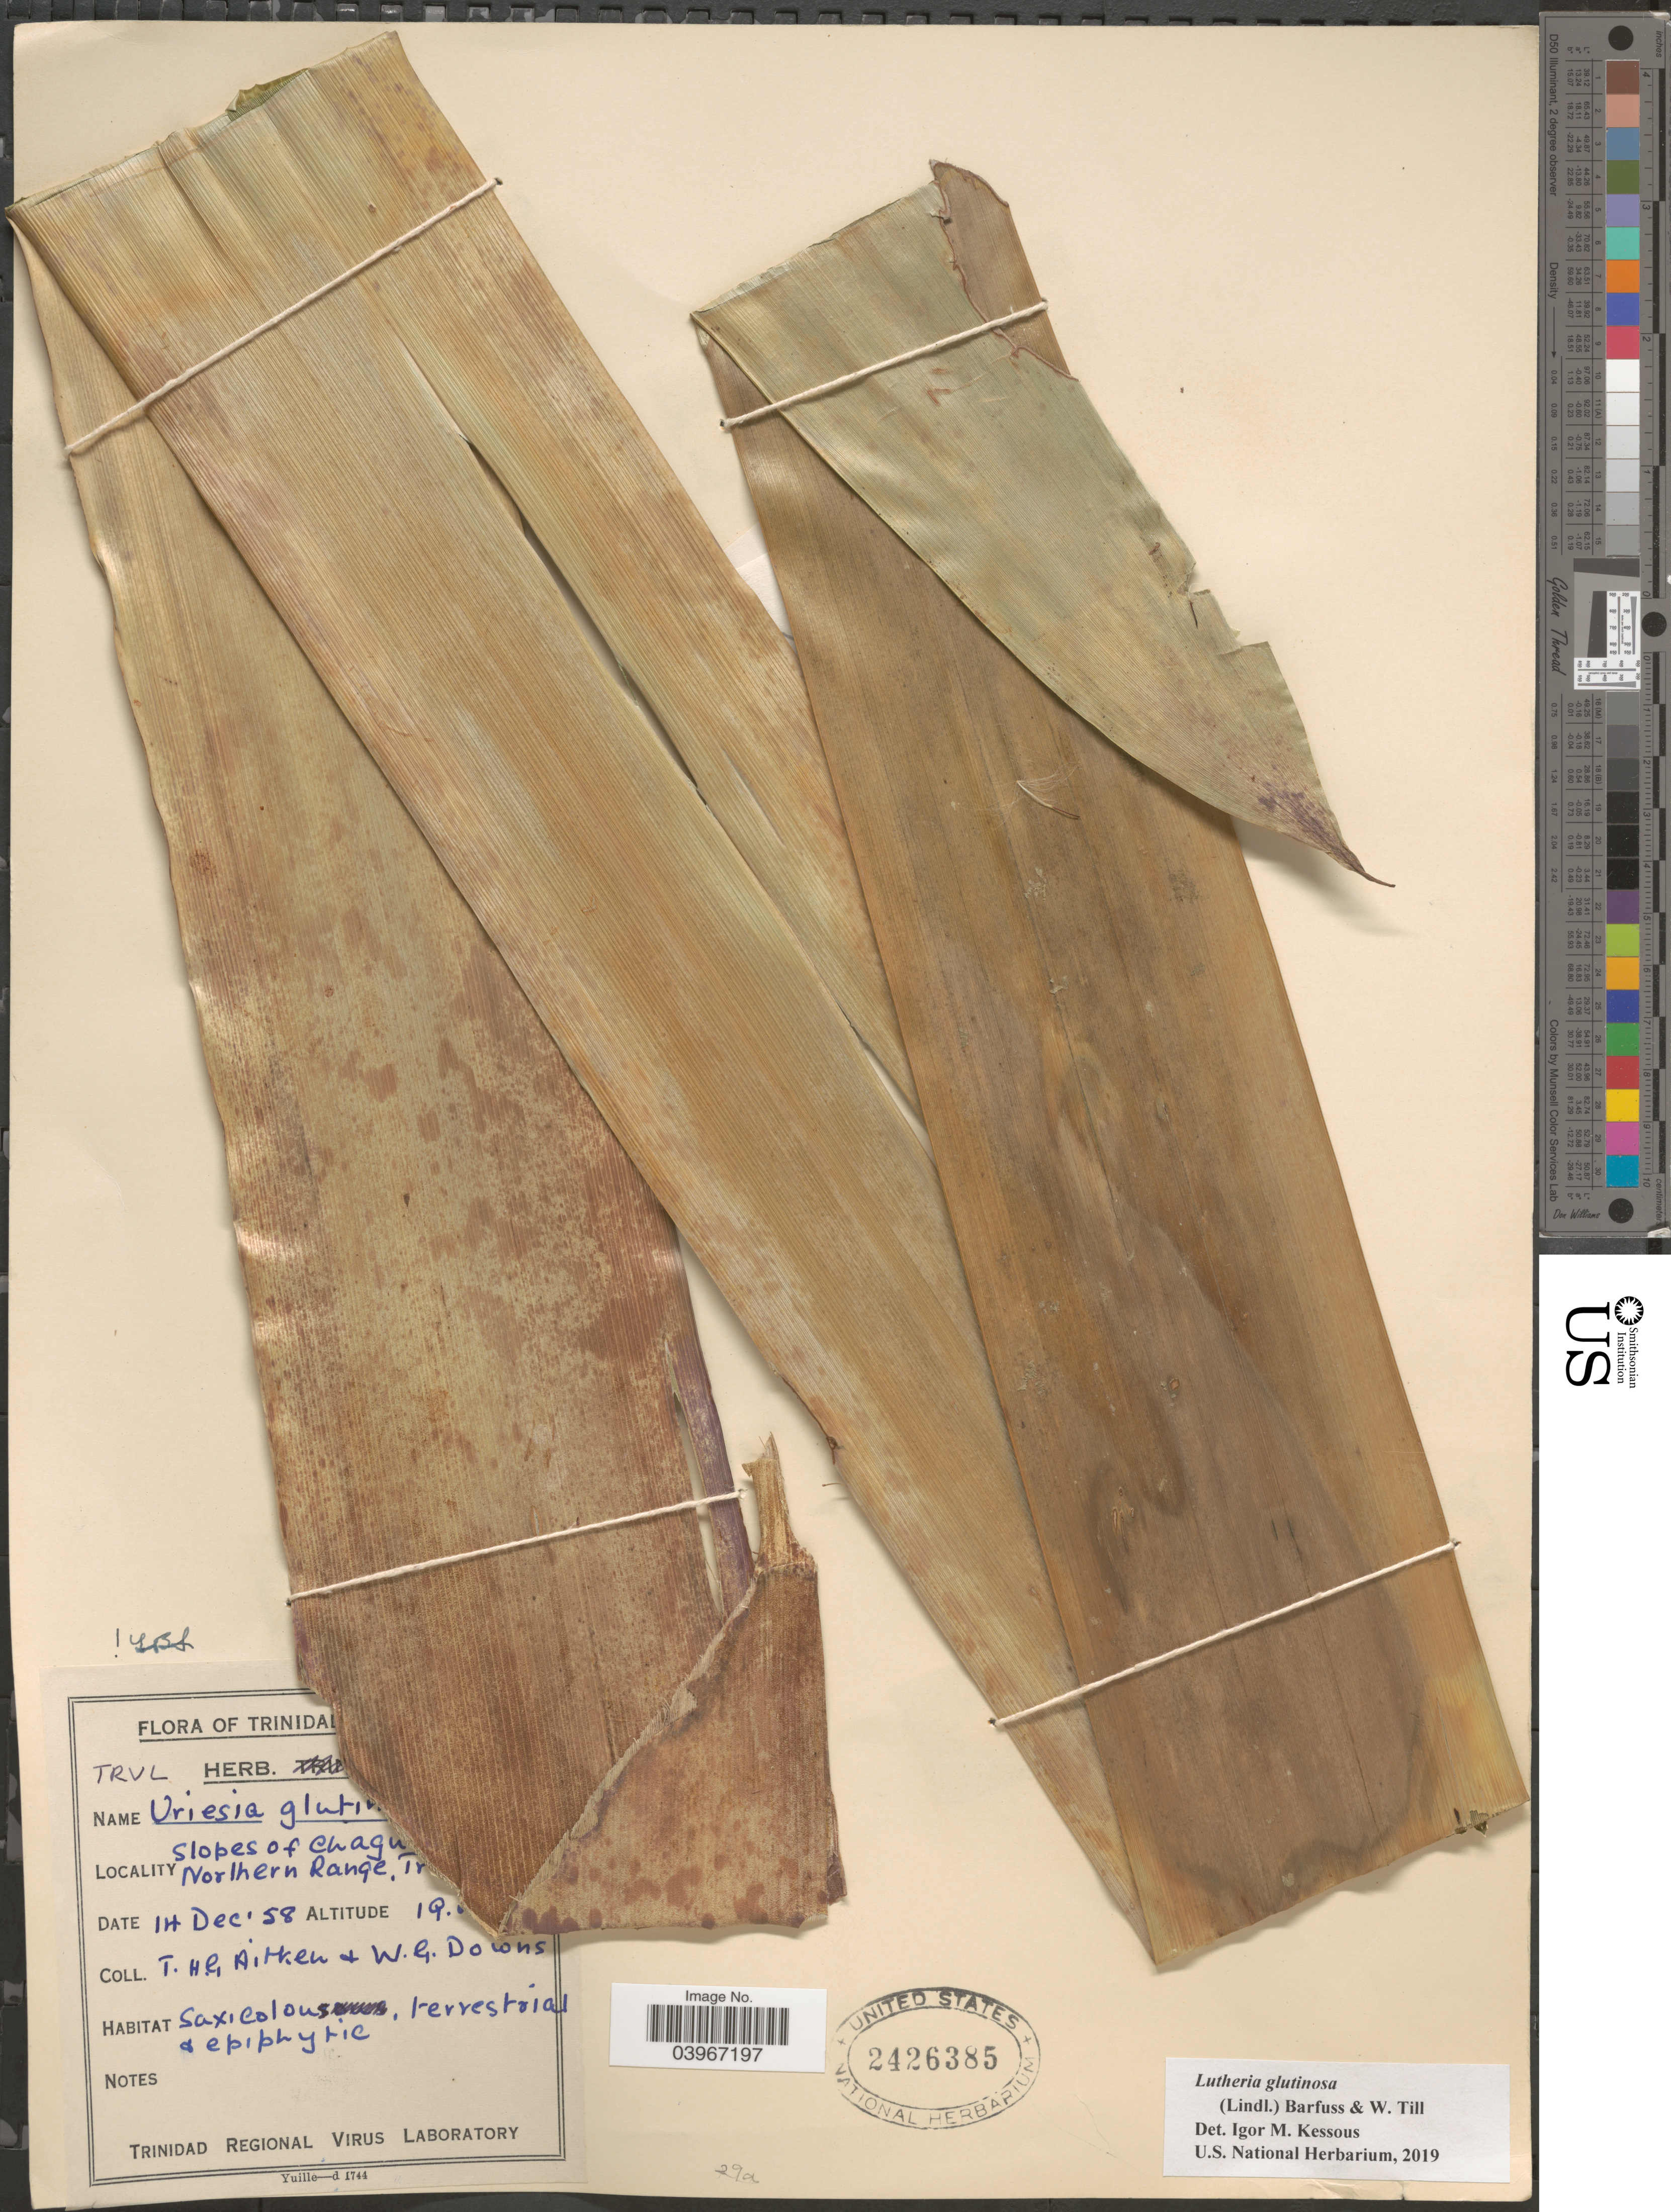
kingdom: Plantae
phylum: Tracheophyta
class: Liliopsida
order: Poales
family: Bromeliaceae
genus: Lutheria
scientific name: Lutheria glutinosa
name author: (Lindl.) Barfuss & W. Till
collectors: T. Aitken & W. G. Downs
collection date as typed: Transcribed d/m/y: 14/12/58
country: Trinidad and Tobago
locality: Trinida [illegible text] Slopes of Chagu [illegible text] Northern Range, Tr [illegible text].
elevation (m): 579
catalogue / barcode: US 2426385